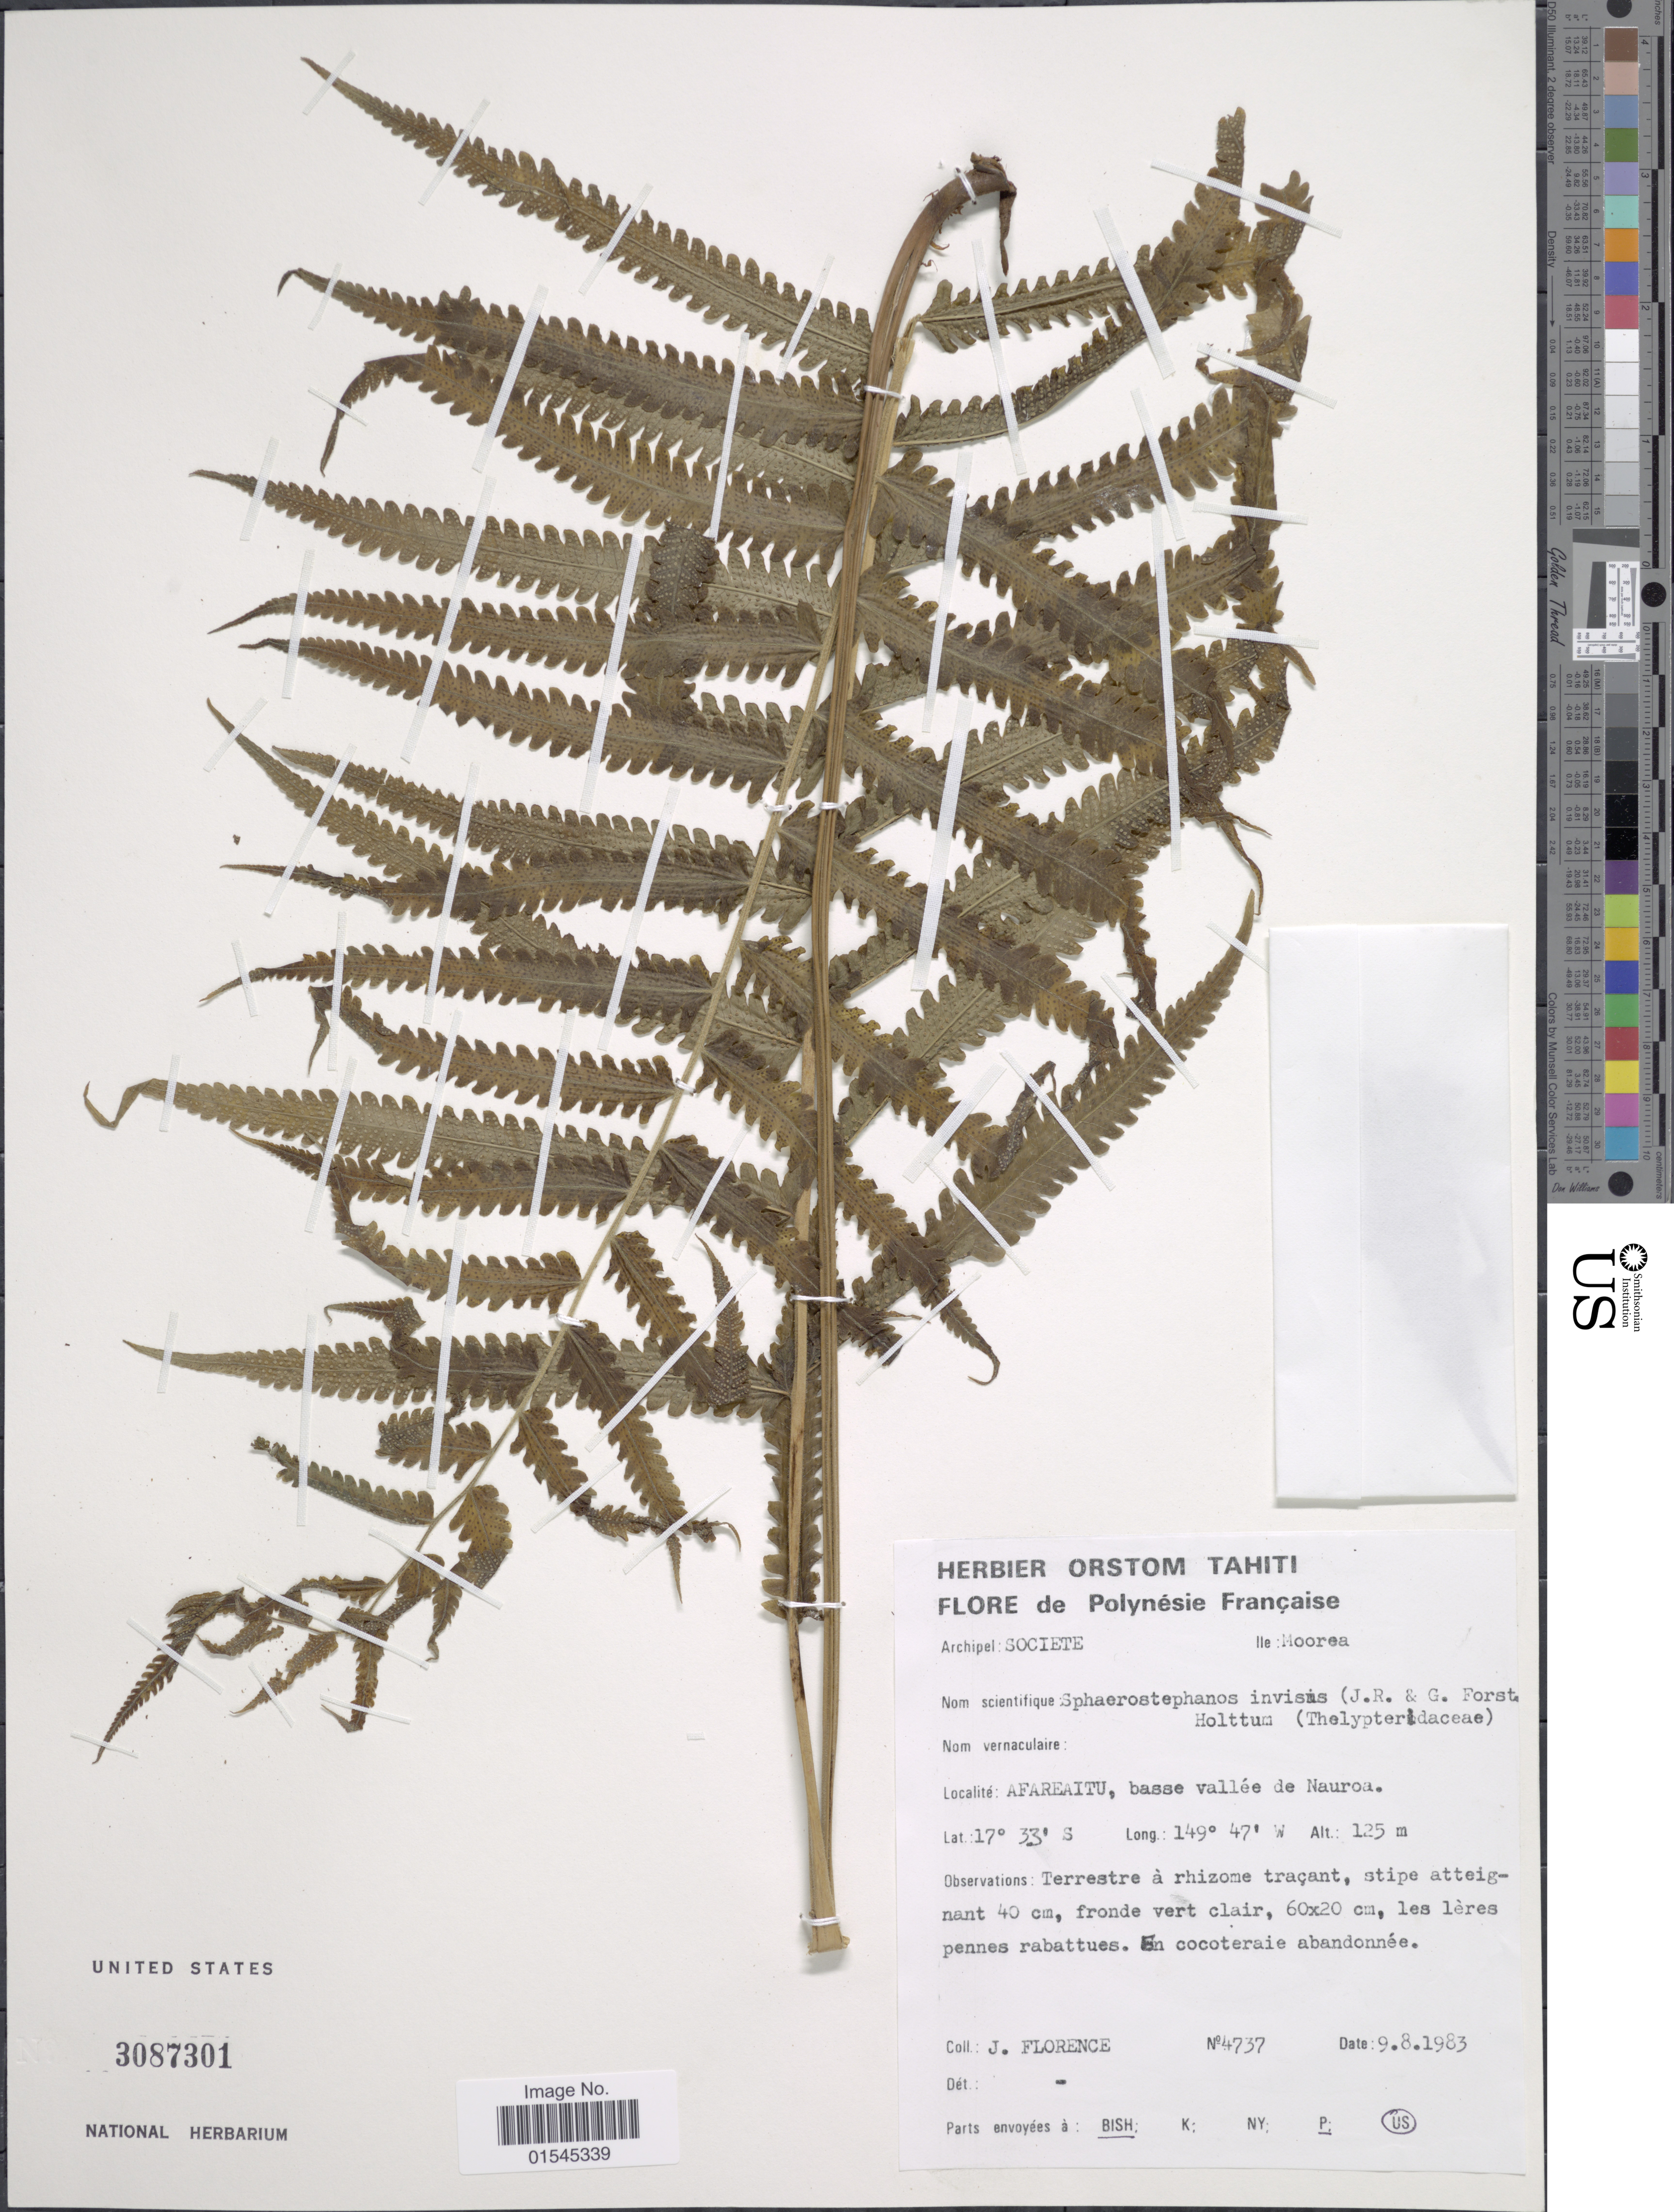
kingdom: Plantae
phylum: Tracheophyta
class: Polypodiopsida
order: Polypodiales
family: Thelypteridaceae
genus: Cyclosorus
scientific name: Cyclosorus dentatus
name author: (Forssk.) Ching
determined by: Florence, J.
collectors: J. Florence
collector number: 4737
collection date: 1983-08-09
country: French Polynesia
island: Moorea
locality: Archipel: Societe. Ile: Moorea. Afareaitu, basse vallee de Nauroa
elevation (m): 125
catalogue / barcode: US 3087301